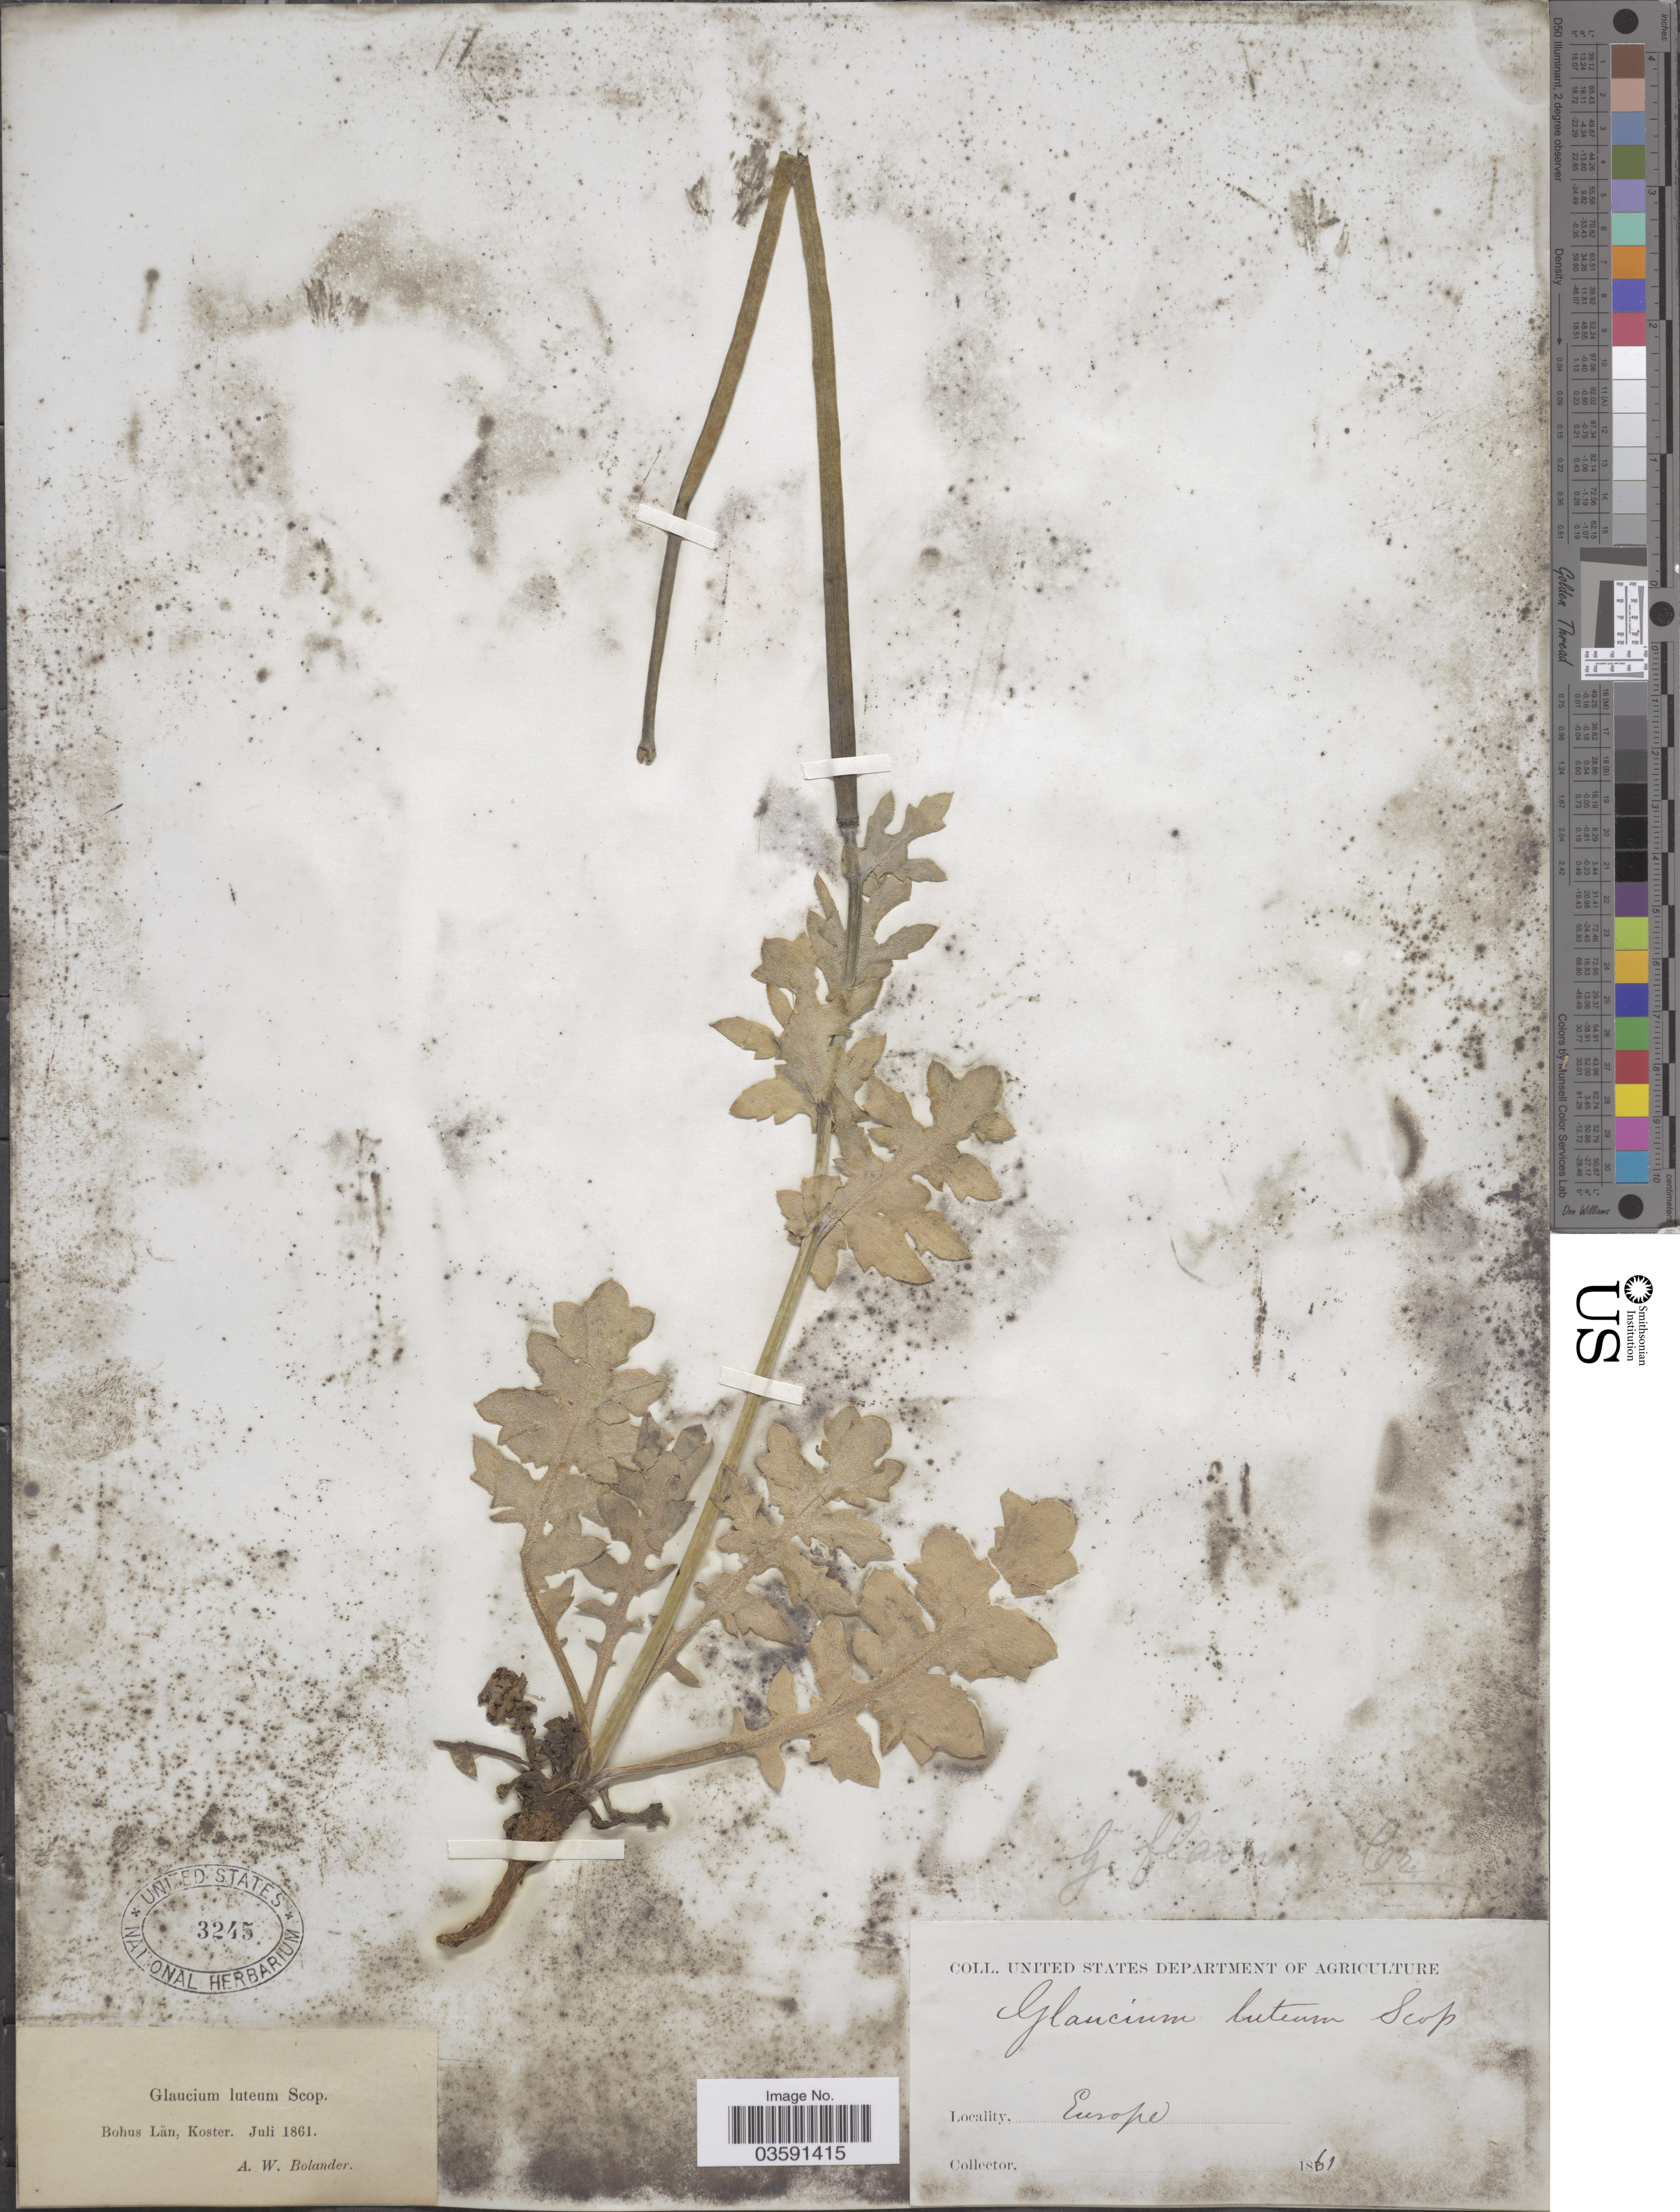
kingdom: Plantae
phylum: Tracheophyta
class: Magnoliopsida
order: Ranunculales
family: Papaveraceae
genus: Glaucium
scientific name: Glaucium flavum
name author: Crantz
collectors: A. Bolander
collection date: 1861-07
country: Sweden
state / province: Västra Götaland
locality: Bohus Län, Koster. Europe.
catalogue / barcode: US 3245